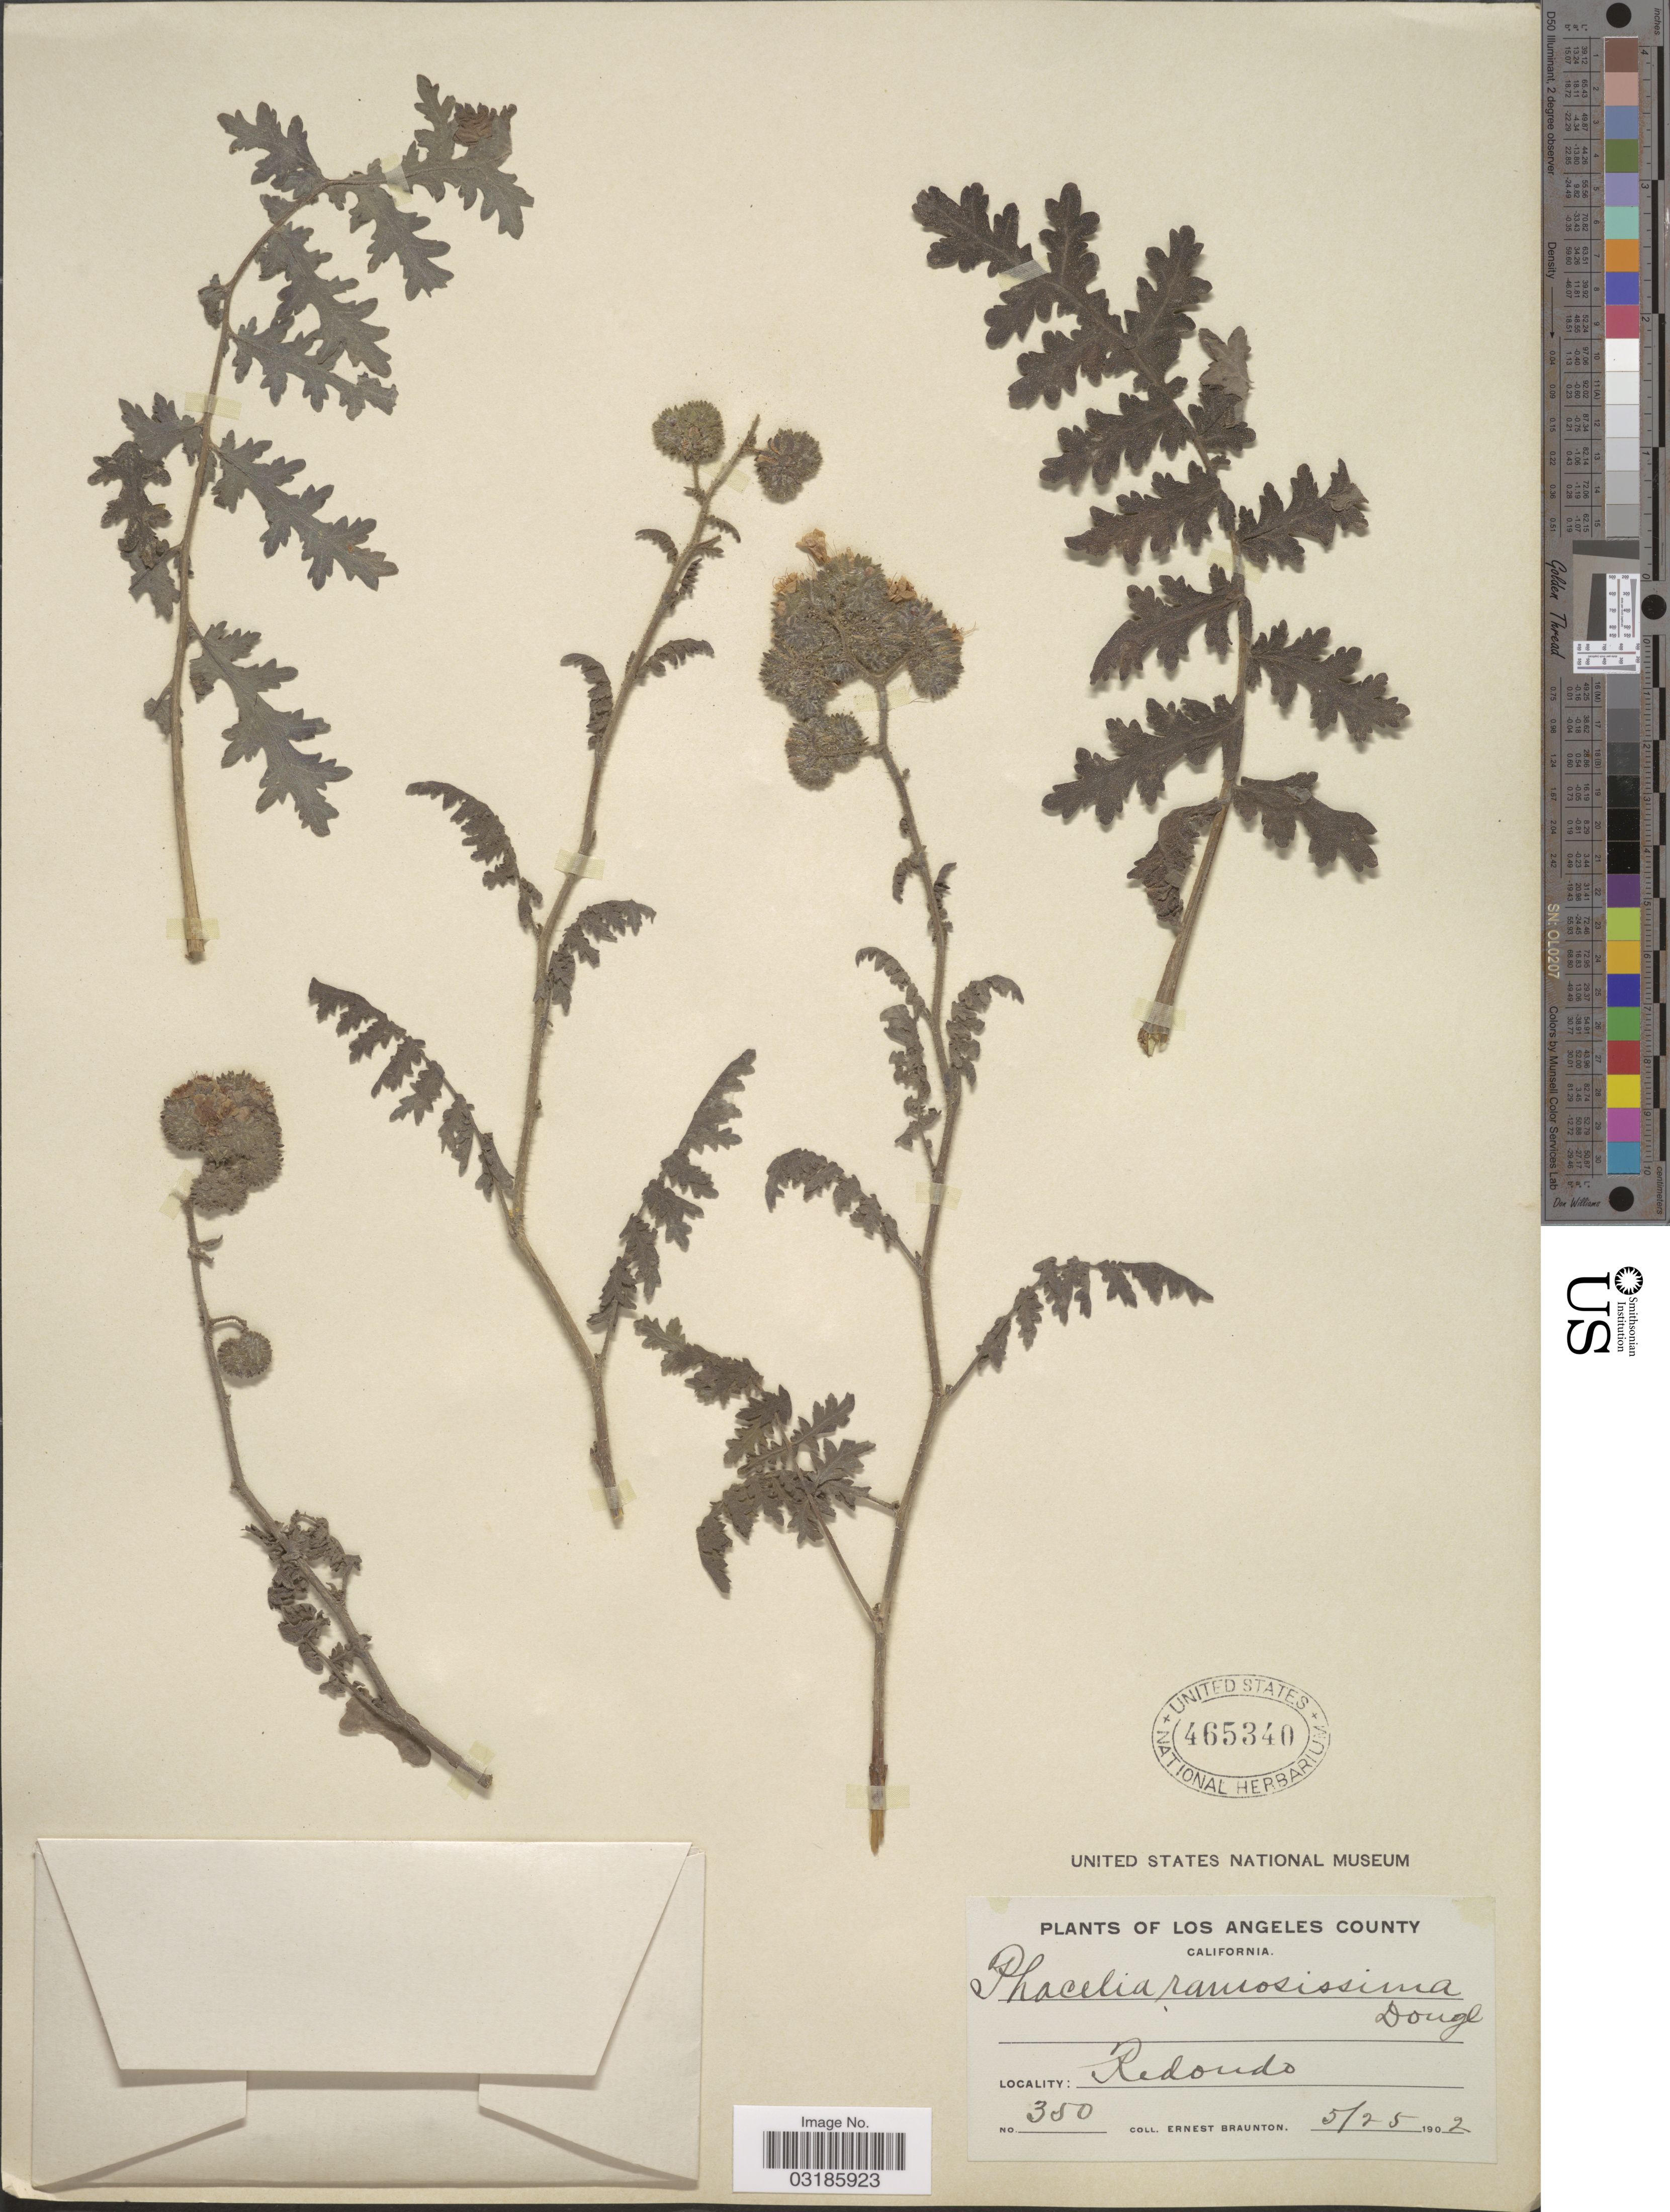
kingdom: Plantae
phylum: Tracheophyta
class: Magnoliopsida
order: Boraginales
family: Hydrophyllaceae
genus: Phacelia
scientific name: Phacelia ramosissima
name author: Douglas ex Lehm.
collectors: E. Braunton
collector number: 350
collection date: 1902-05-25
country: United States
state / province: California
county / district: Los Angeles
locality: Los Angeles County. Redondo.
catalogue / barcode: US 465340